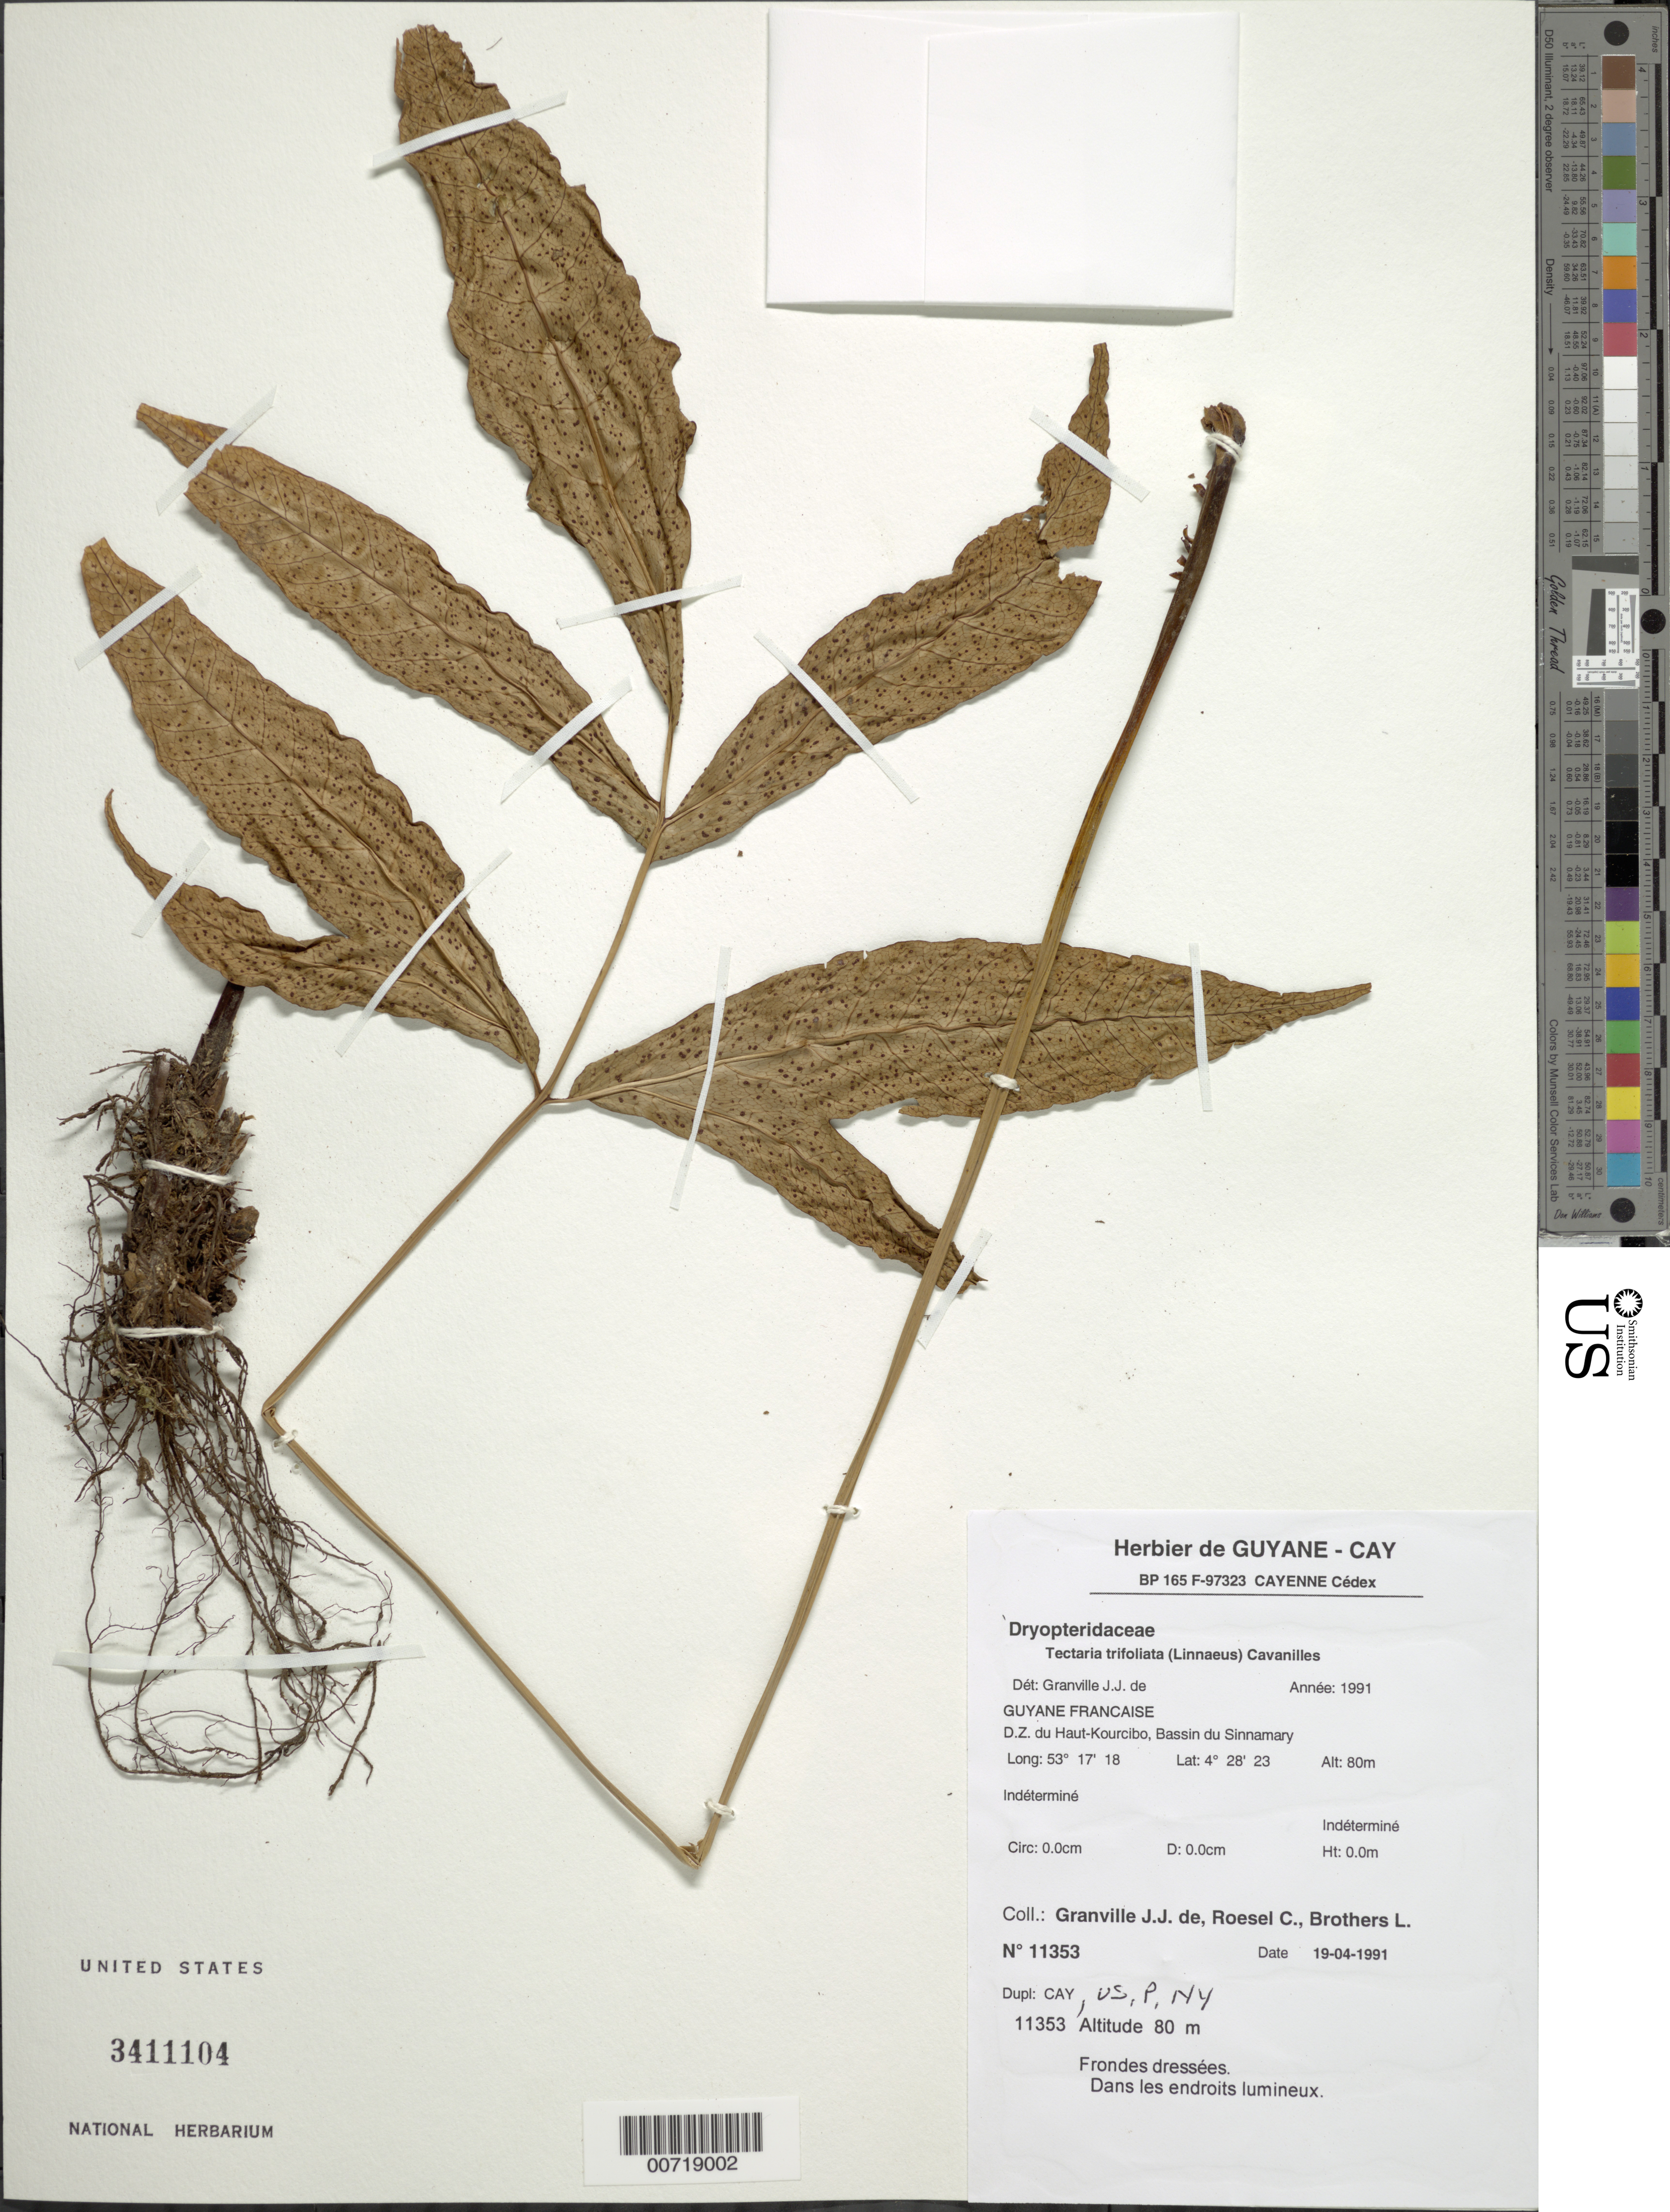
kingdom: Plantae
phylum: Tracheophyta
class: Polypodiopsida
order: Polypodiales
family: Tectariaceae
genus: Tectaria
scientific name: Tectaria trifoliata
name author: (L.) Cav.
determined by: Granville, J. J. de, (CAY), Institut de Recherche pour le Developpement (IRD) (FRENCH GUIANA)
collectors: J.-J. de Granville, C. S. Roesel & L. Brothers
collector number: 11353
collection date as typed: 19-Apr-91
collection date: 1991-04-19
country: French Guiana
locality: D.Z. du Haut-Kourcibo, Bassin du Sinnamary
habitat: Dans les endroits lumineux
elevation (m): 80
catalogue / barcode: US 3411104